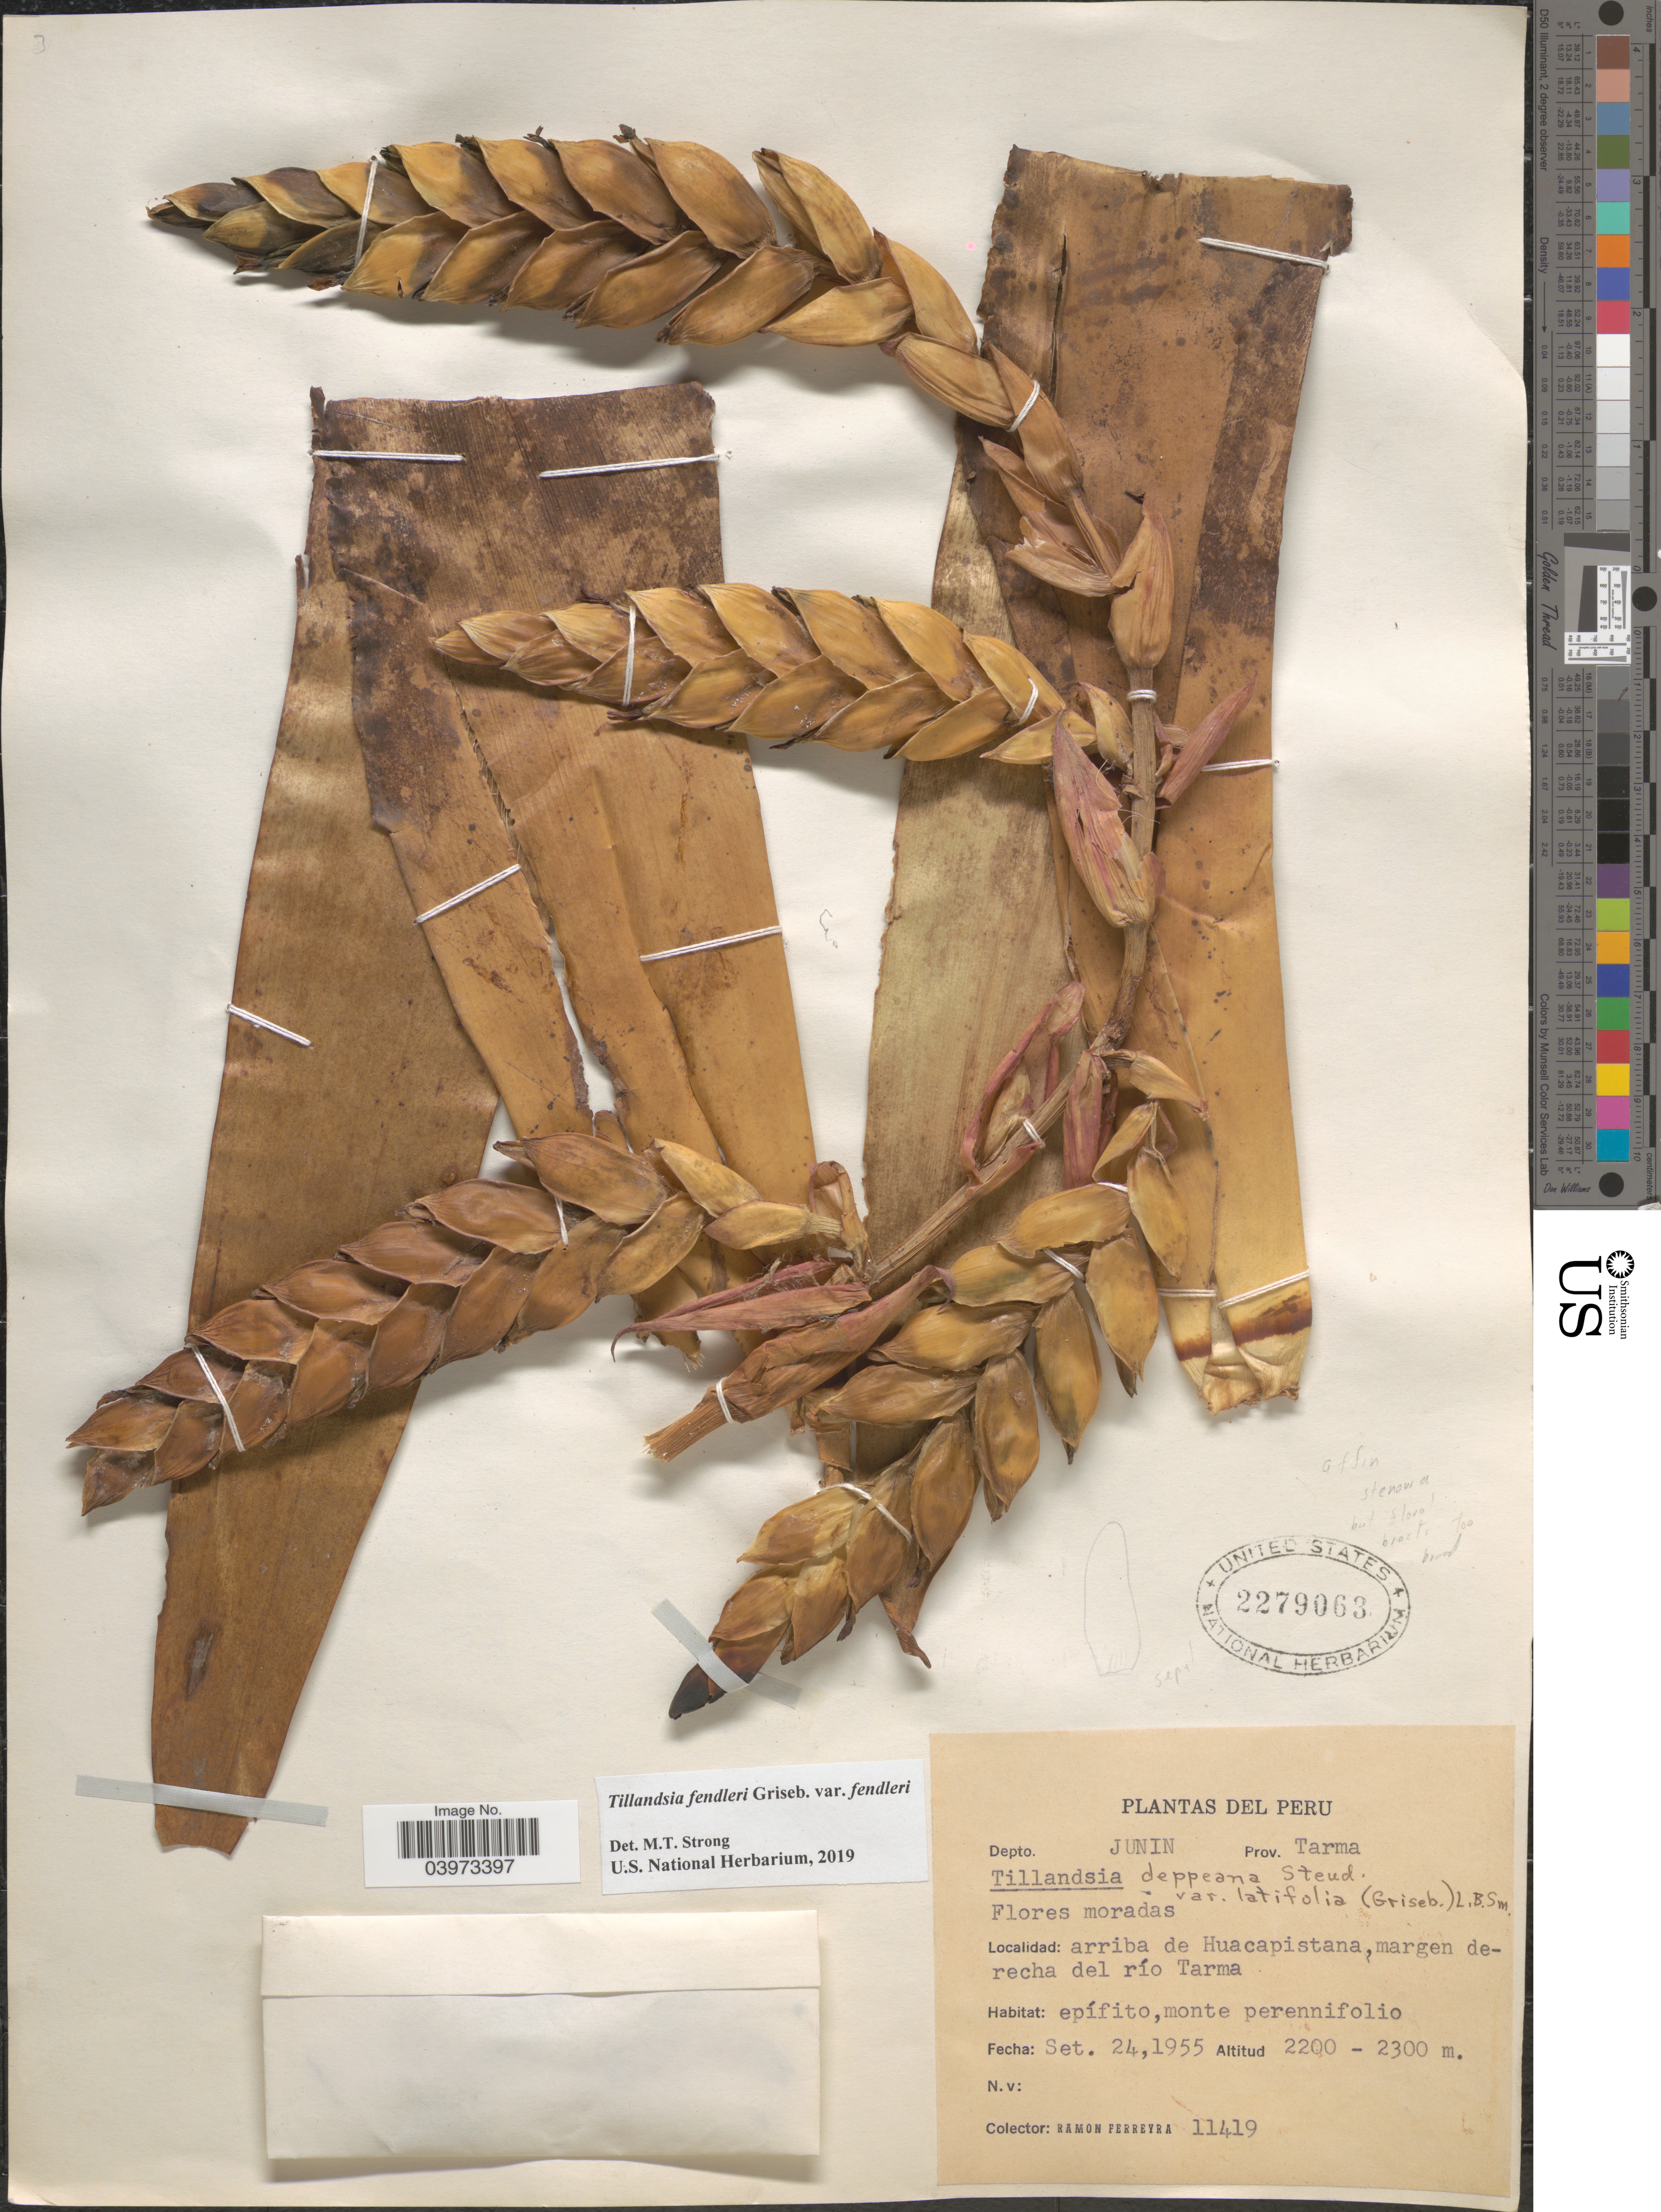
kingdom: Plantae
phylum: Tracheophyta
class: Liliopsida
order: Poales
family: Bromeliaceae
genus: Tillandsia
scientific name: Tillandsia fendleri var. fendleri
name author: Griseb.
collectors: R. A. Ferreyra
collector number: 11419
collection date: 1955-09-24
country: Peru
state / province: Junín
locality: Depto. Junin. Prov. Tarma. Arriba de Huacapistana, margen derecha del río Tarma.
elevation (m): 2200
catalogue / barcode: US 2279063